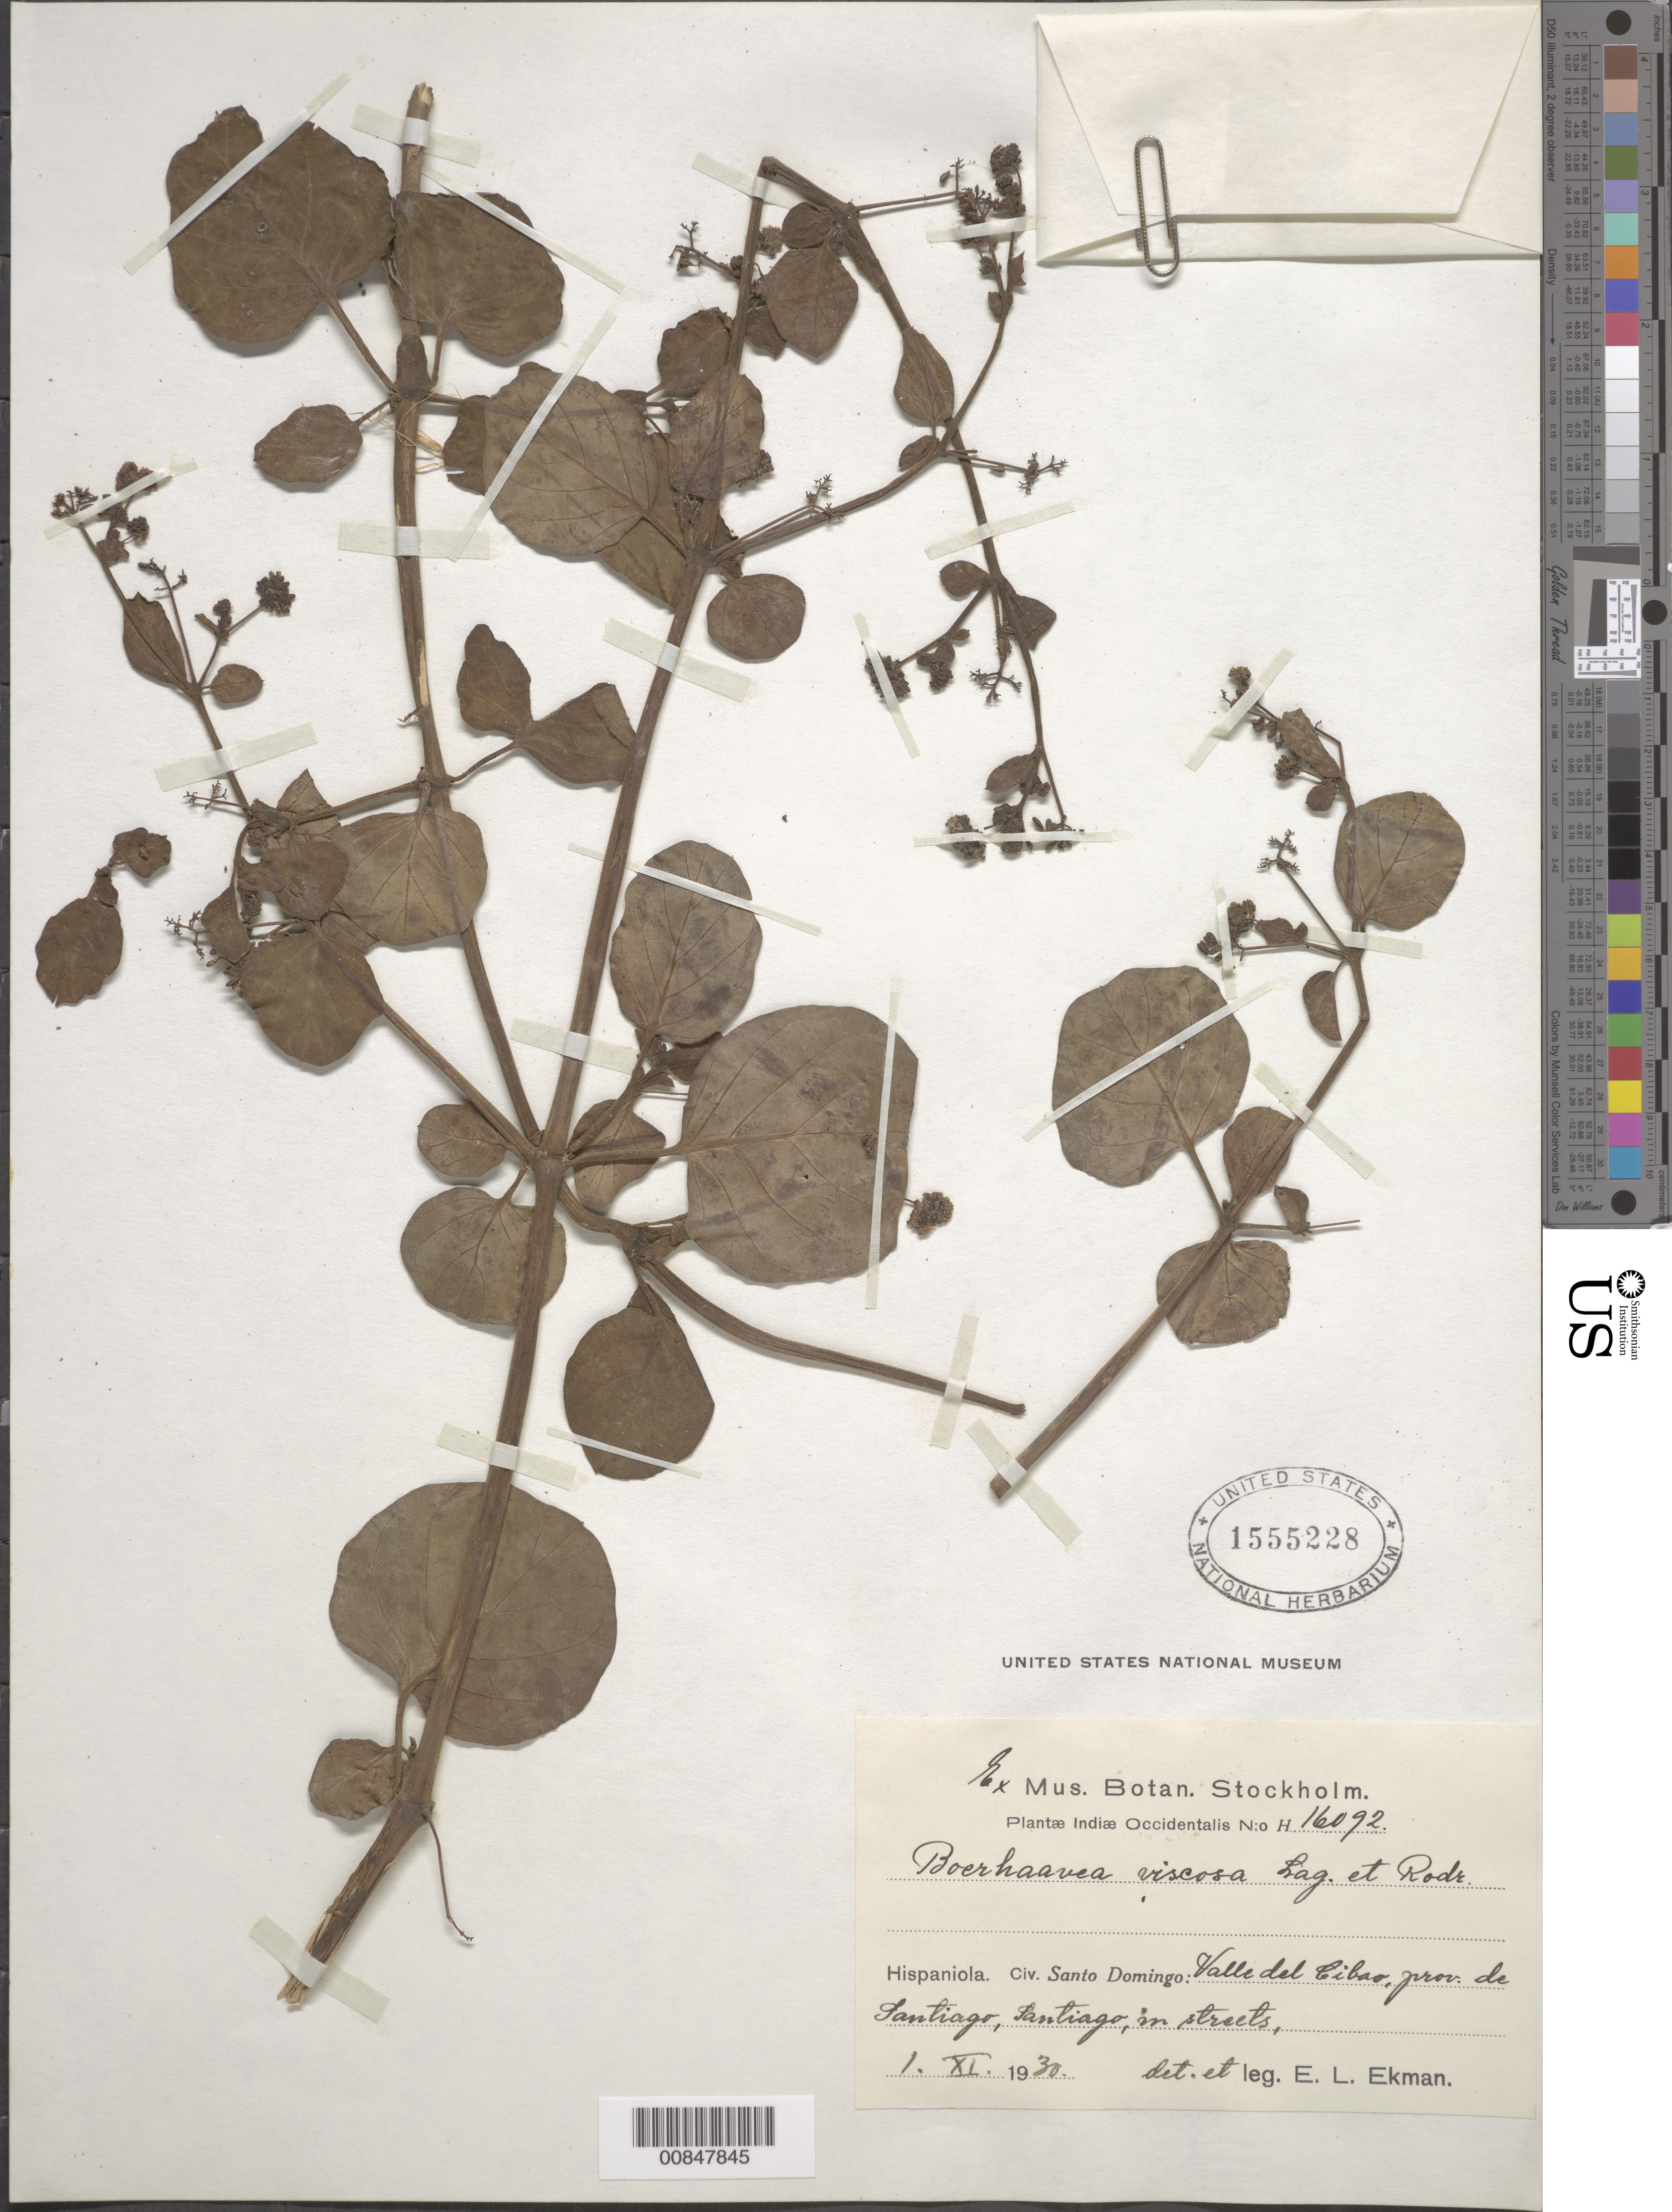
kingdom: Plantae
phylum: Tracheophyta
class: Magnoliopsida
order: Caryophyllales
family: Nyctaginaceae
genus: Boerhavia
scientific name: Boerhavia coccinea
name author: Mill.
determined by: Ekman, E. L.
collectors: E. L. Ekman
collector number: H 16092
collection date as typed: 01 Nov 1930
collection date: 1930-11-01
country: Dominican Republic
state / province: Santiago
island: Hispaniola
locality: Valle del Cibao, Santiago.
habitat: In streets.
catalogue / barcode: US 1555228